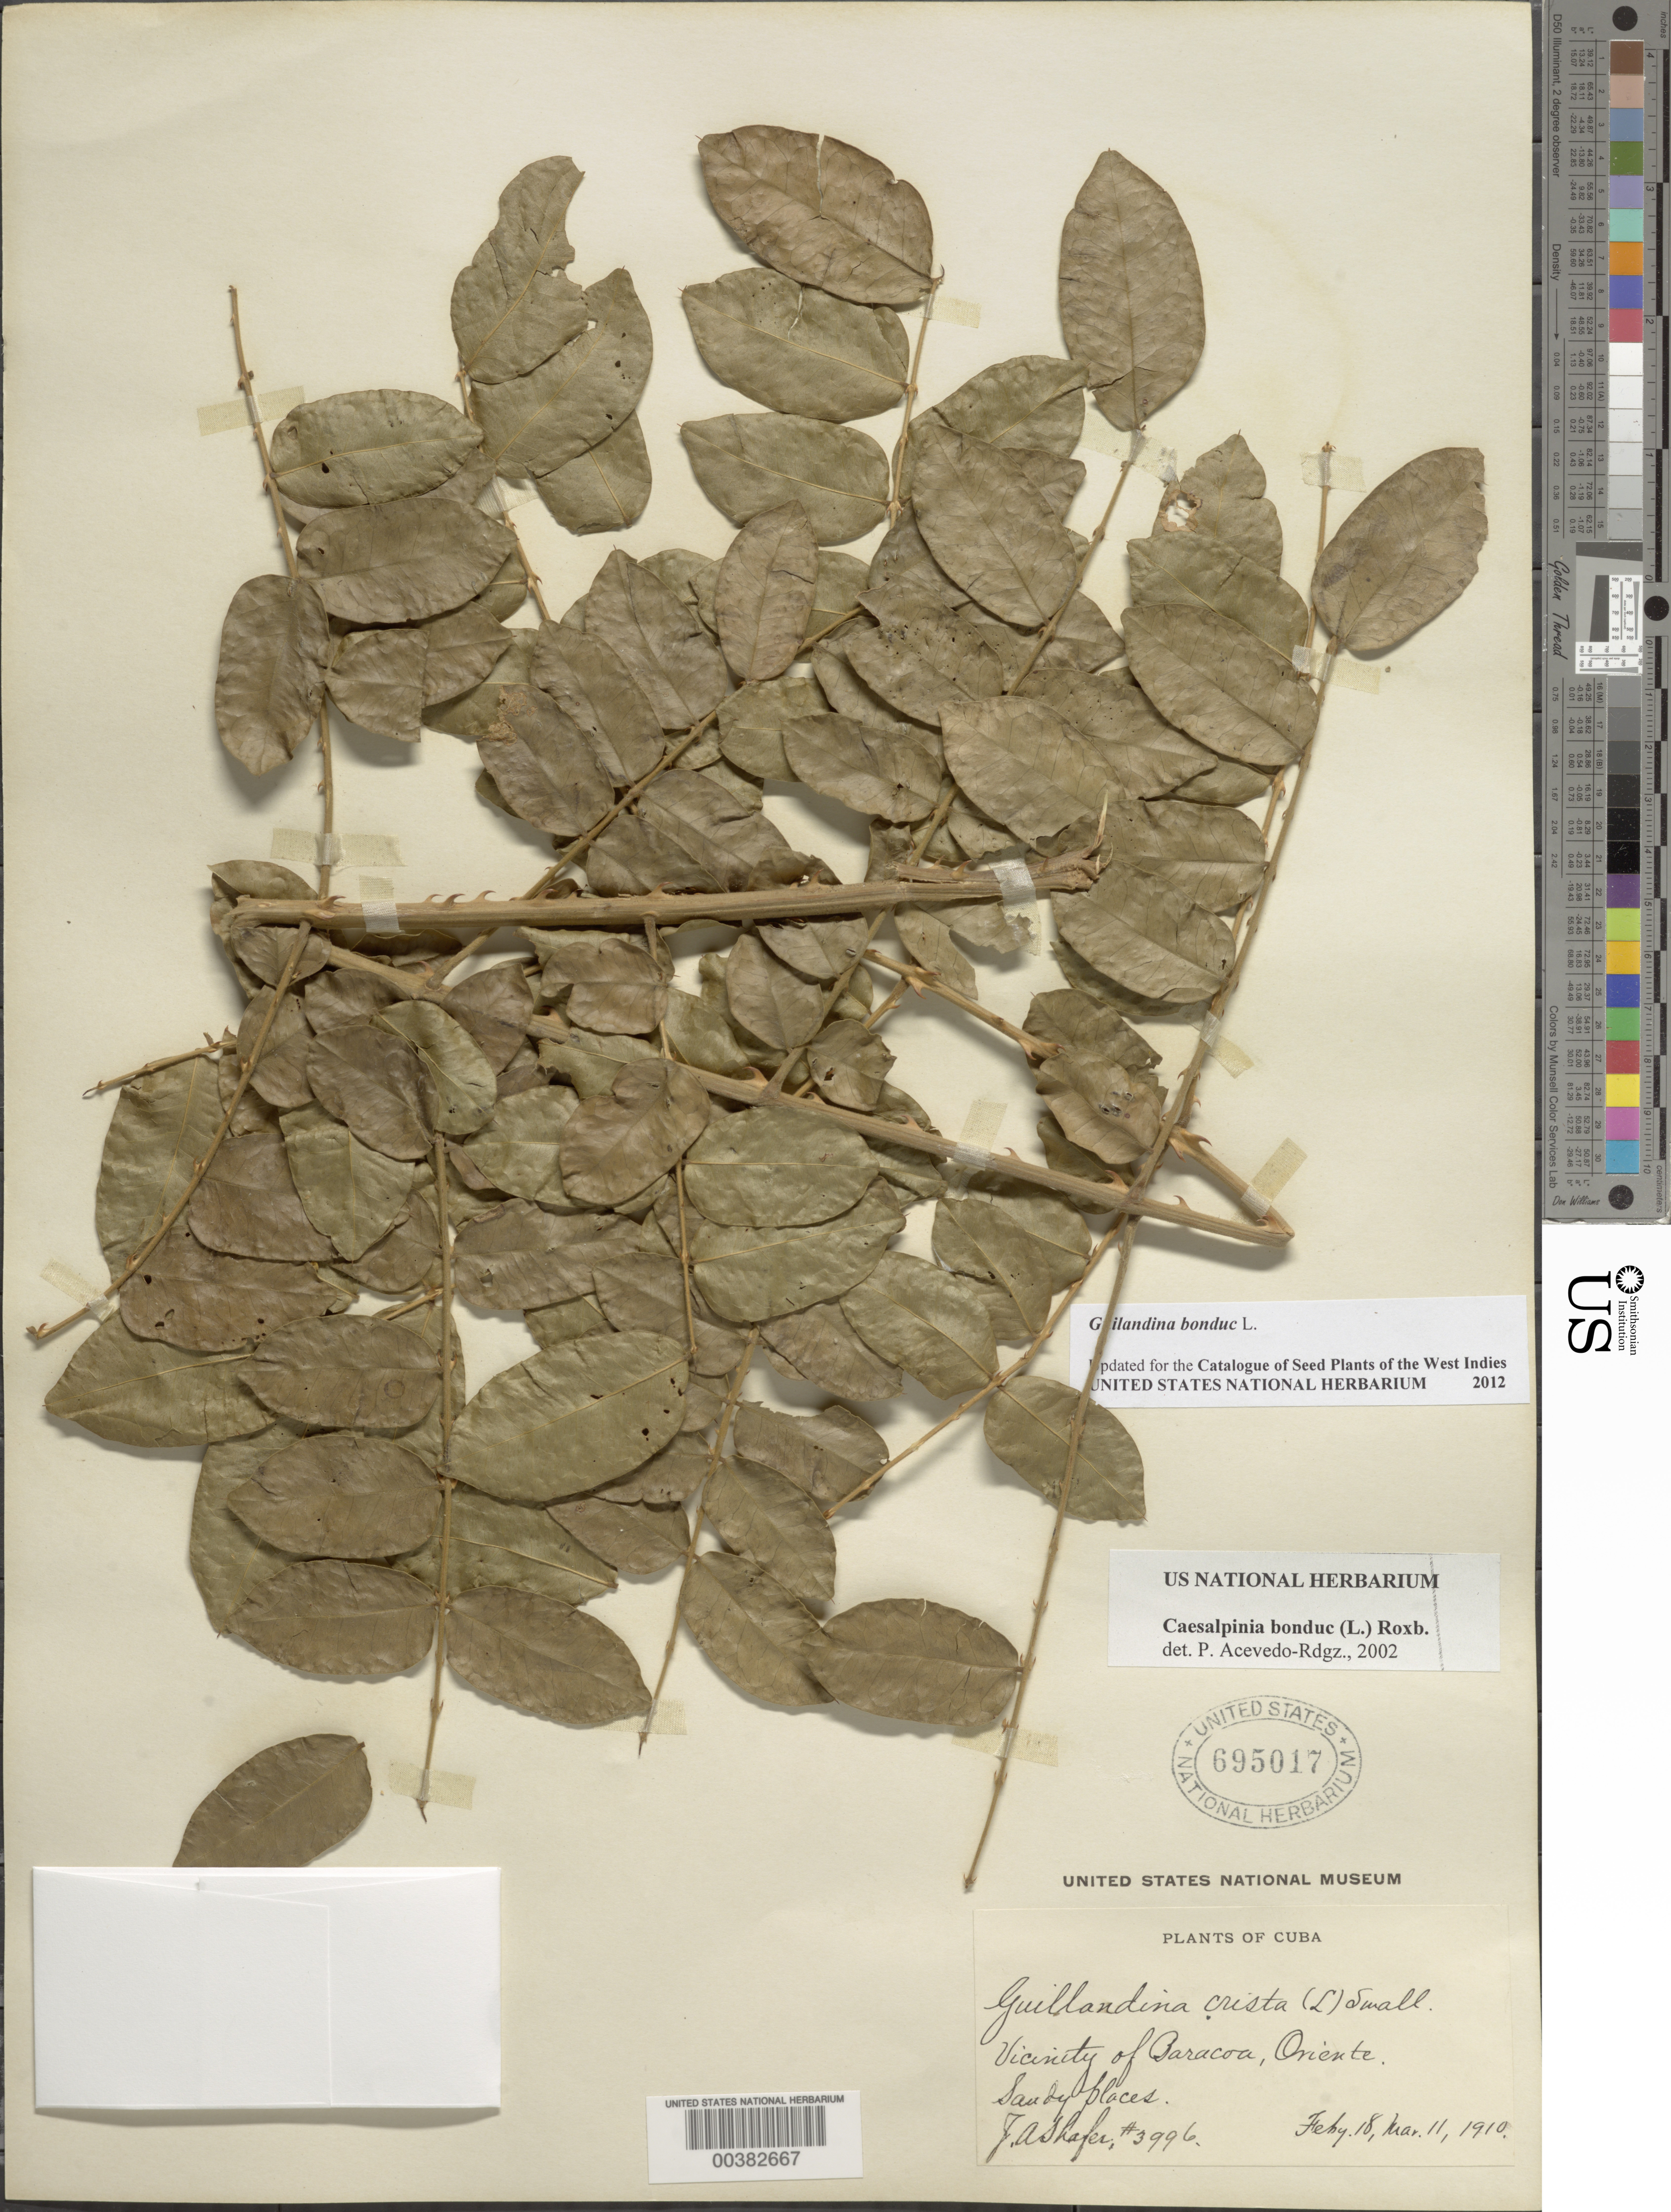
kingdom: Plantae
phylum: Tracheophyta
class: Magnoliopsida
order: Fabales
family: Fabaceae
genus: Guilandina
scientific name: Guilandina bonduc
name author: L.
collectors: J. A. Shafer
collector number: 3996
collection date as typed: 18 Feb 1910 and 11 Mar 1910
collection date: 1910-02-18,1910-03-11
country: Cuba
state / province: Oriente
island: Greater Antilles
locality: Vicinity of baracoa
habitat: Sandy places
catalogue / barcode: US 695017